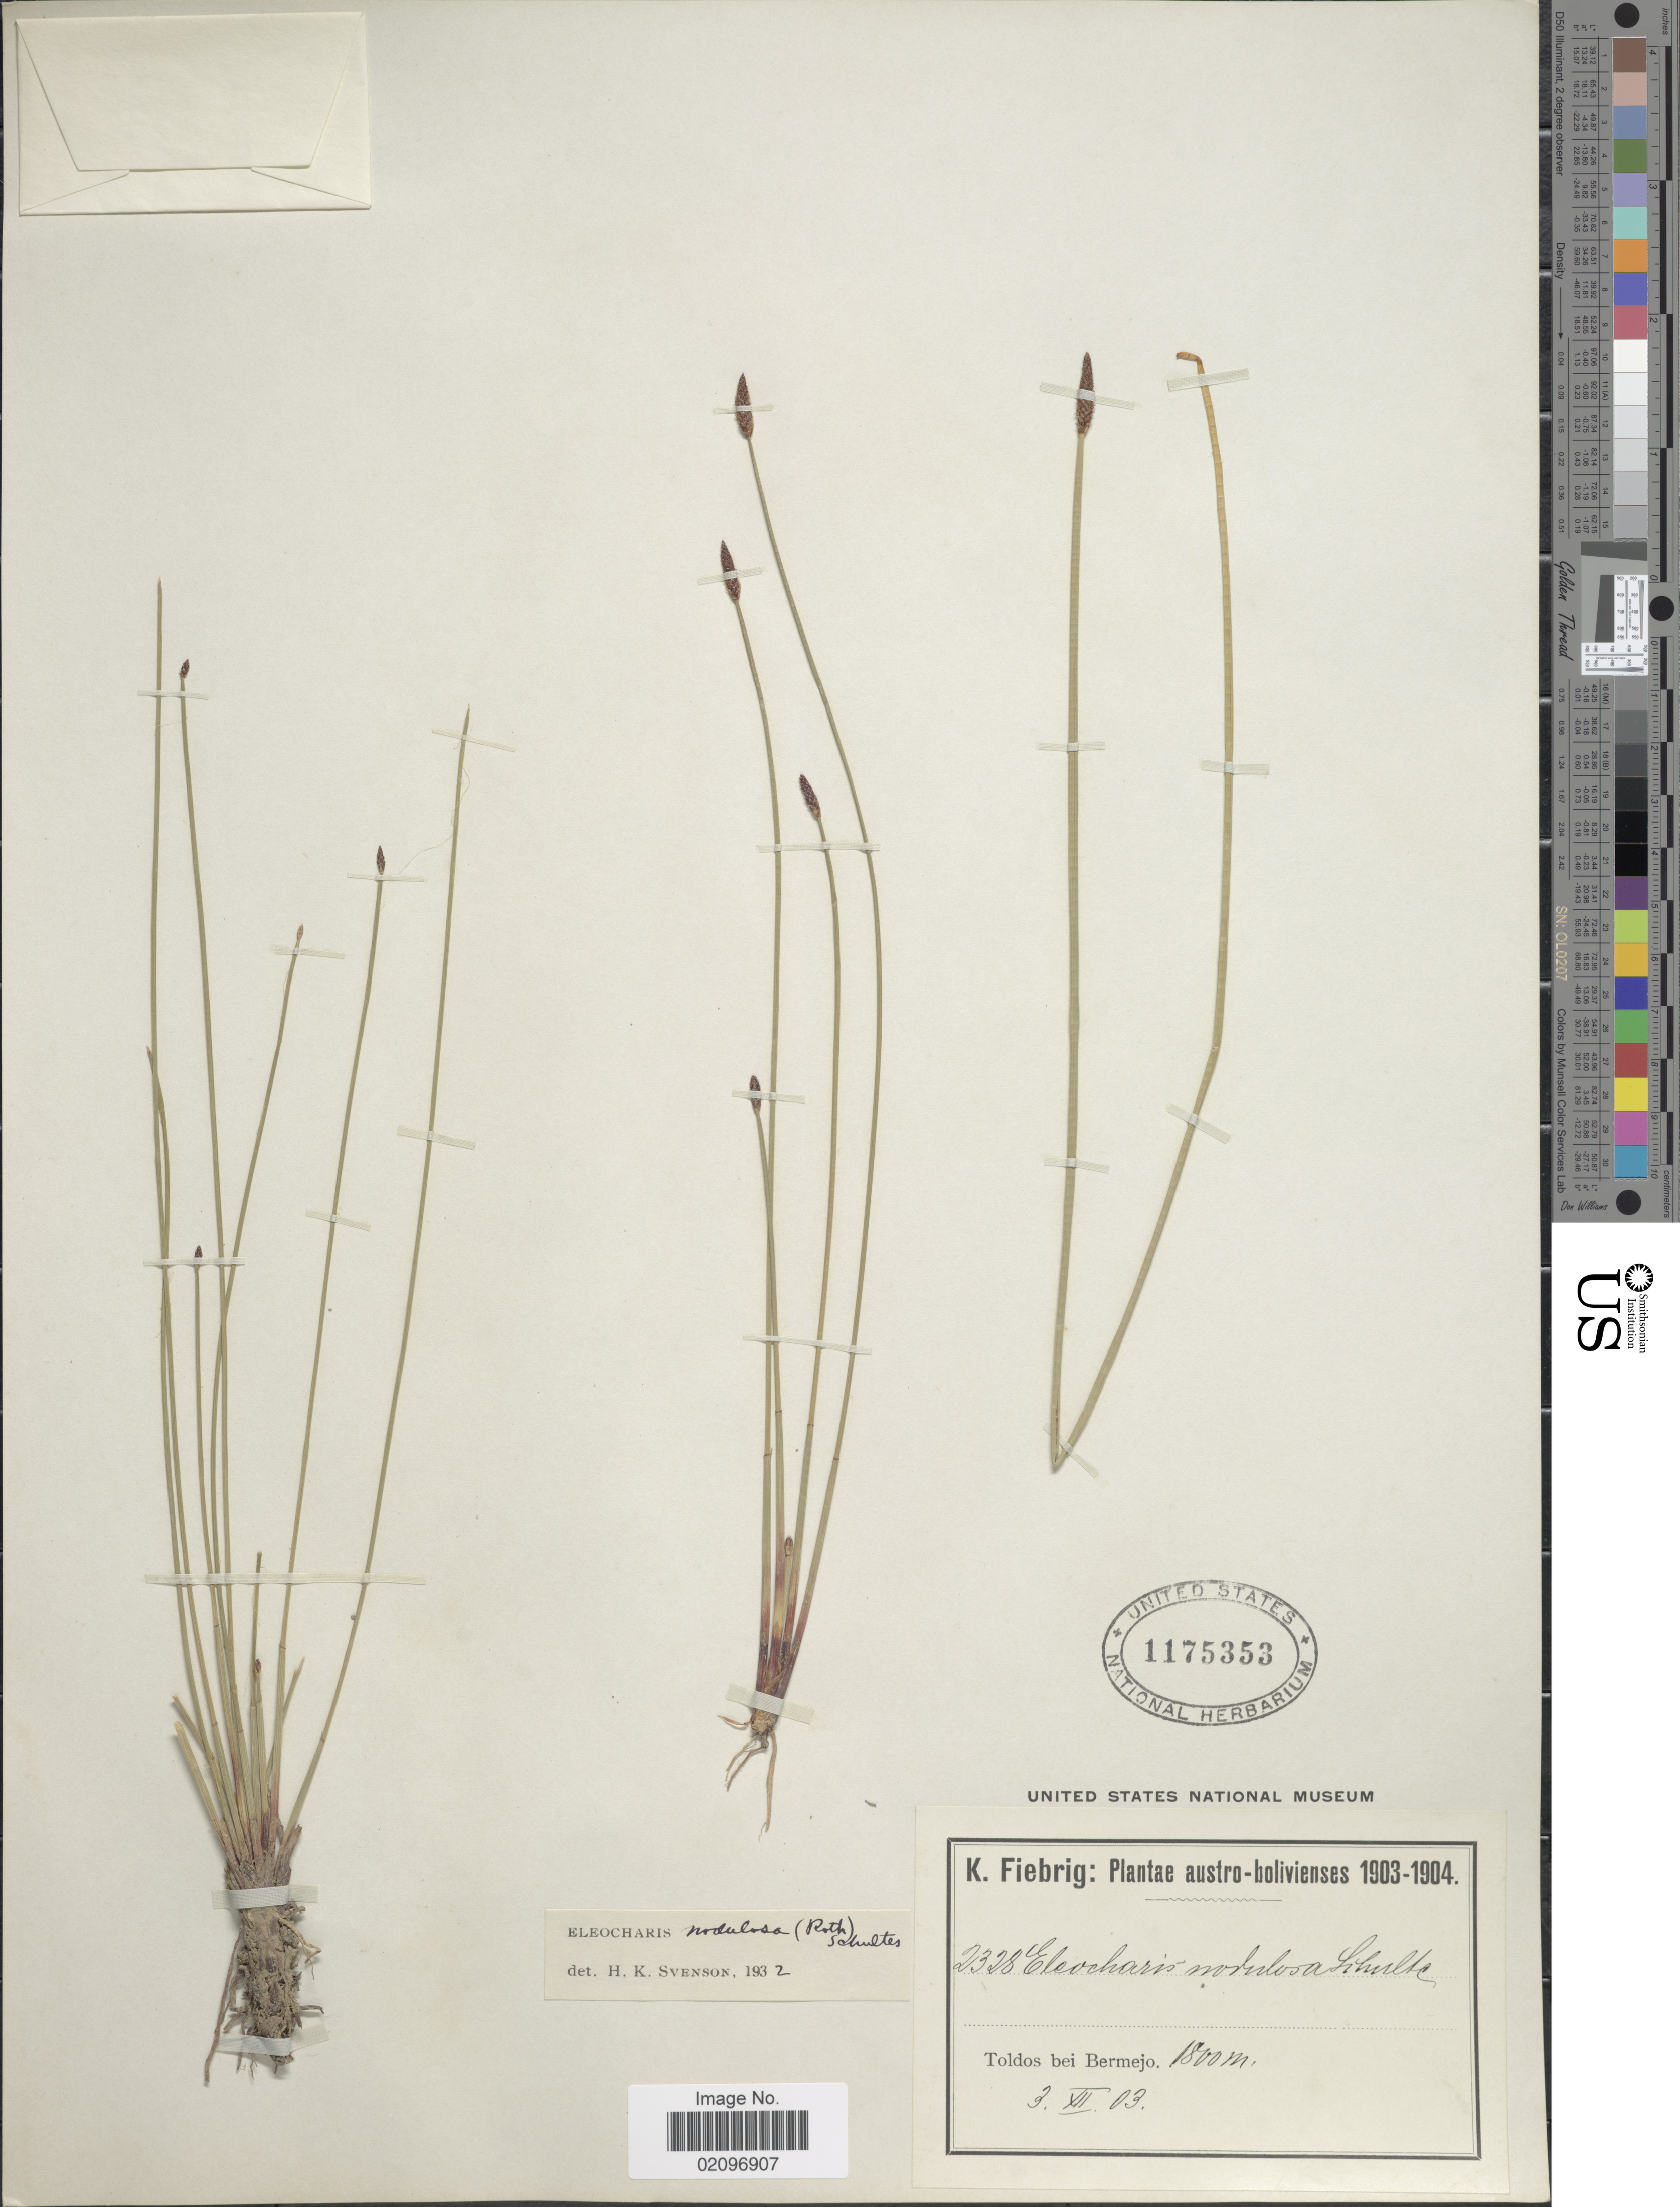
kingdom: Plantae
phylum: Tracheophyta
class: Liliopsida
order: Poales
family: Cyperaceae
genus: Eleocharis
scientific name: Eleocharis montana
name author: (Kunth) Roem. & Schult.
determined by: Strong, Mark T., (BOT), Smithsonian Institution - National Museum of Natural History (UNITED STATES)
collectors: K. Fiebrig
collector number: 2328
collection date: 1903-12-03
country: Bolivia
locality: Austro-Bolivienses, Toldos bei Bermejo.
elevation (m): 1800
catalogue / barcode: US 1175353